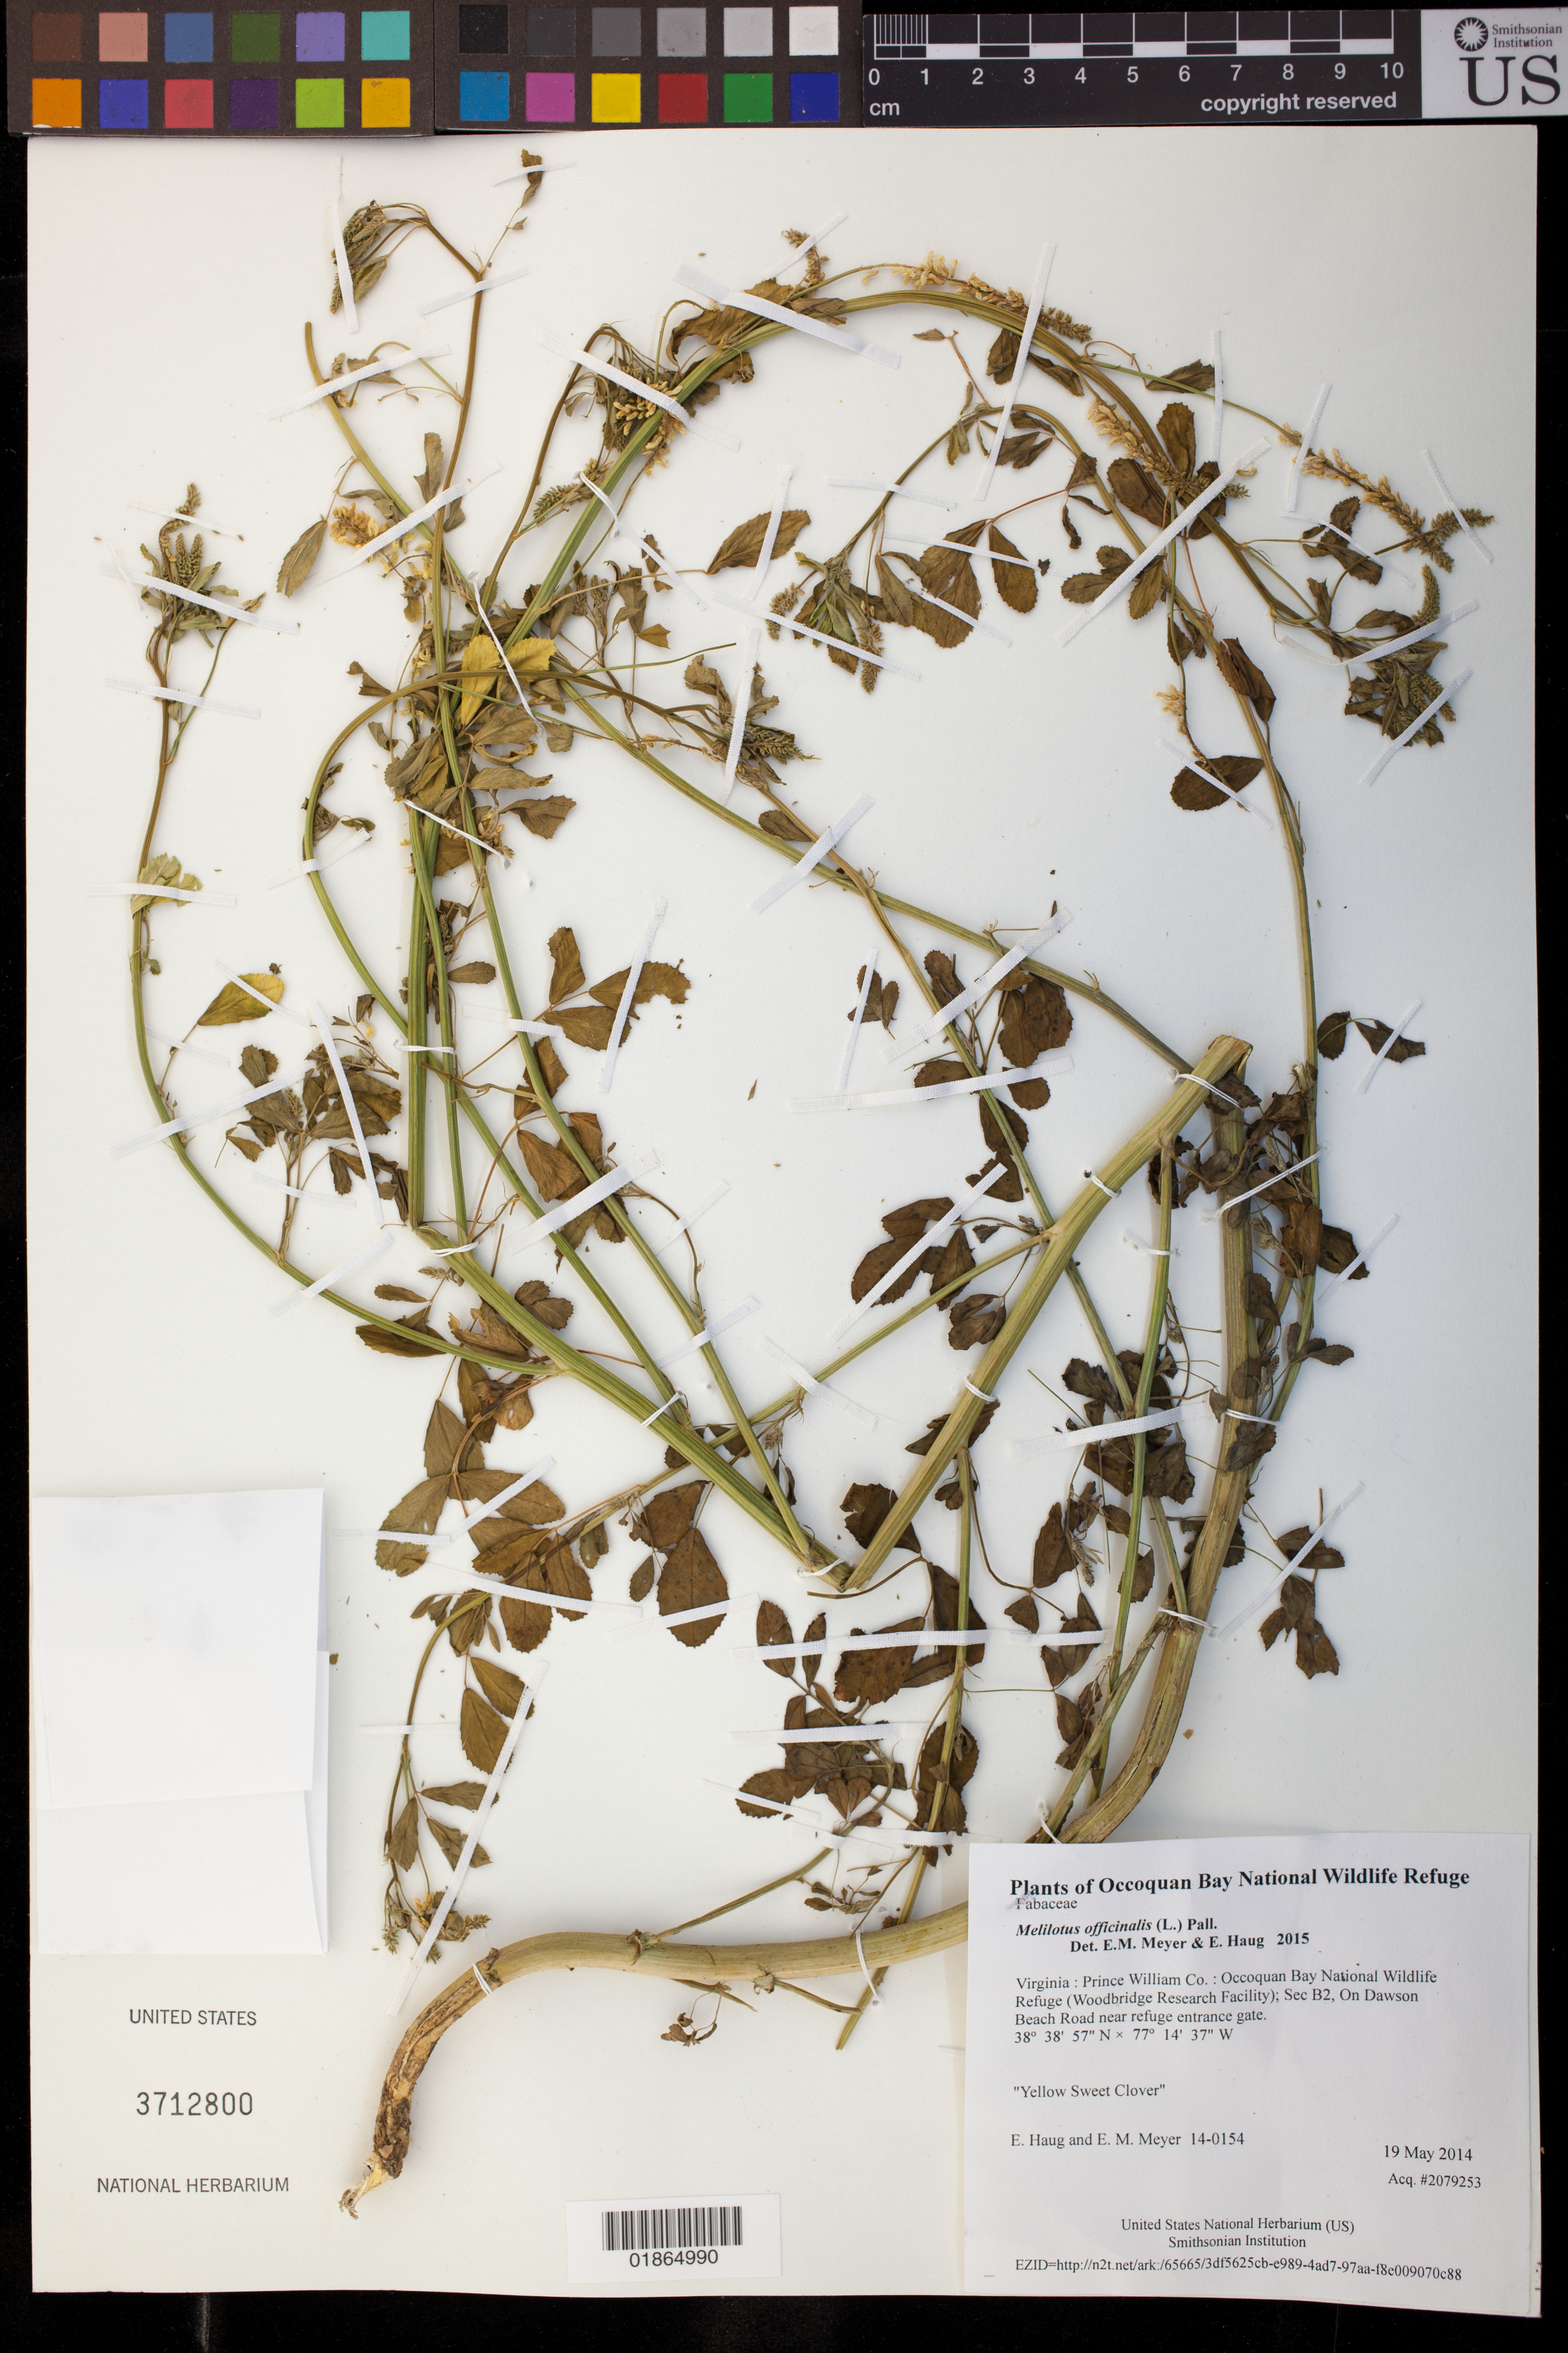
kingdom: Plantae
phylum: Tracheophyta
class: Magnoliopsida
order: Fabales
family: Fabaceae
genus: Melilotus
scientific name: Melilotus officinalis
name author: (L.) Lam.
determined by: Meyer, E. M.; Haug, E.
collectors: E. Haug & E. M. Meyer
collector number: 14-0154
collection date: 2014-05-19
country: United States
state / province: Virginia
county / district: Prince William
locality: Occoquan Bay National Wildlife Refuge (Woodbridge Research Facility); Sec B2, On Dawson Beach Road near refuge entrance gate.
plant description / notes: Yellow Sweet Clover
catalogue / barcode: US 3712800